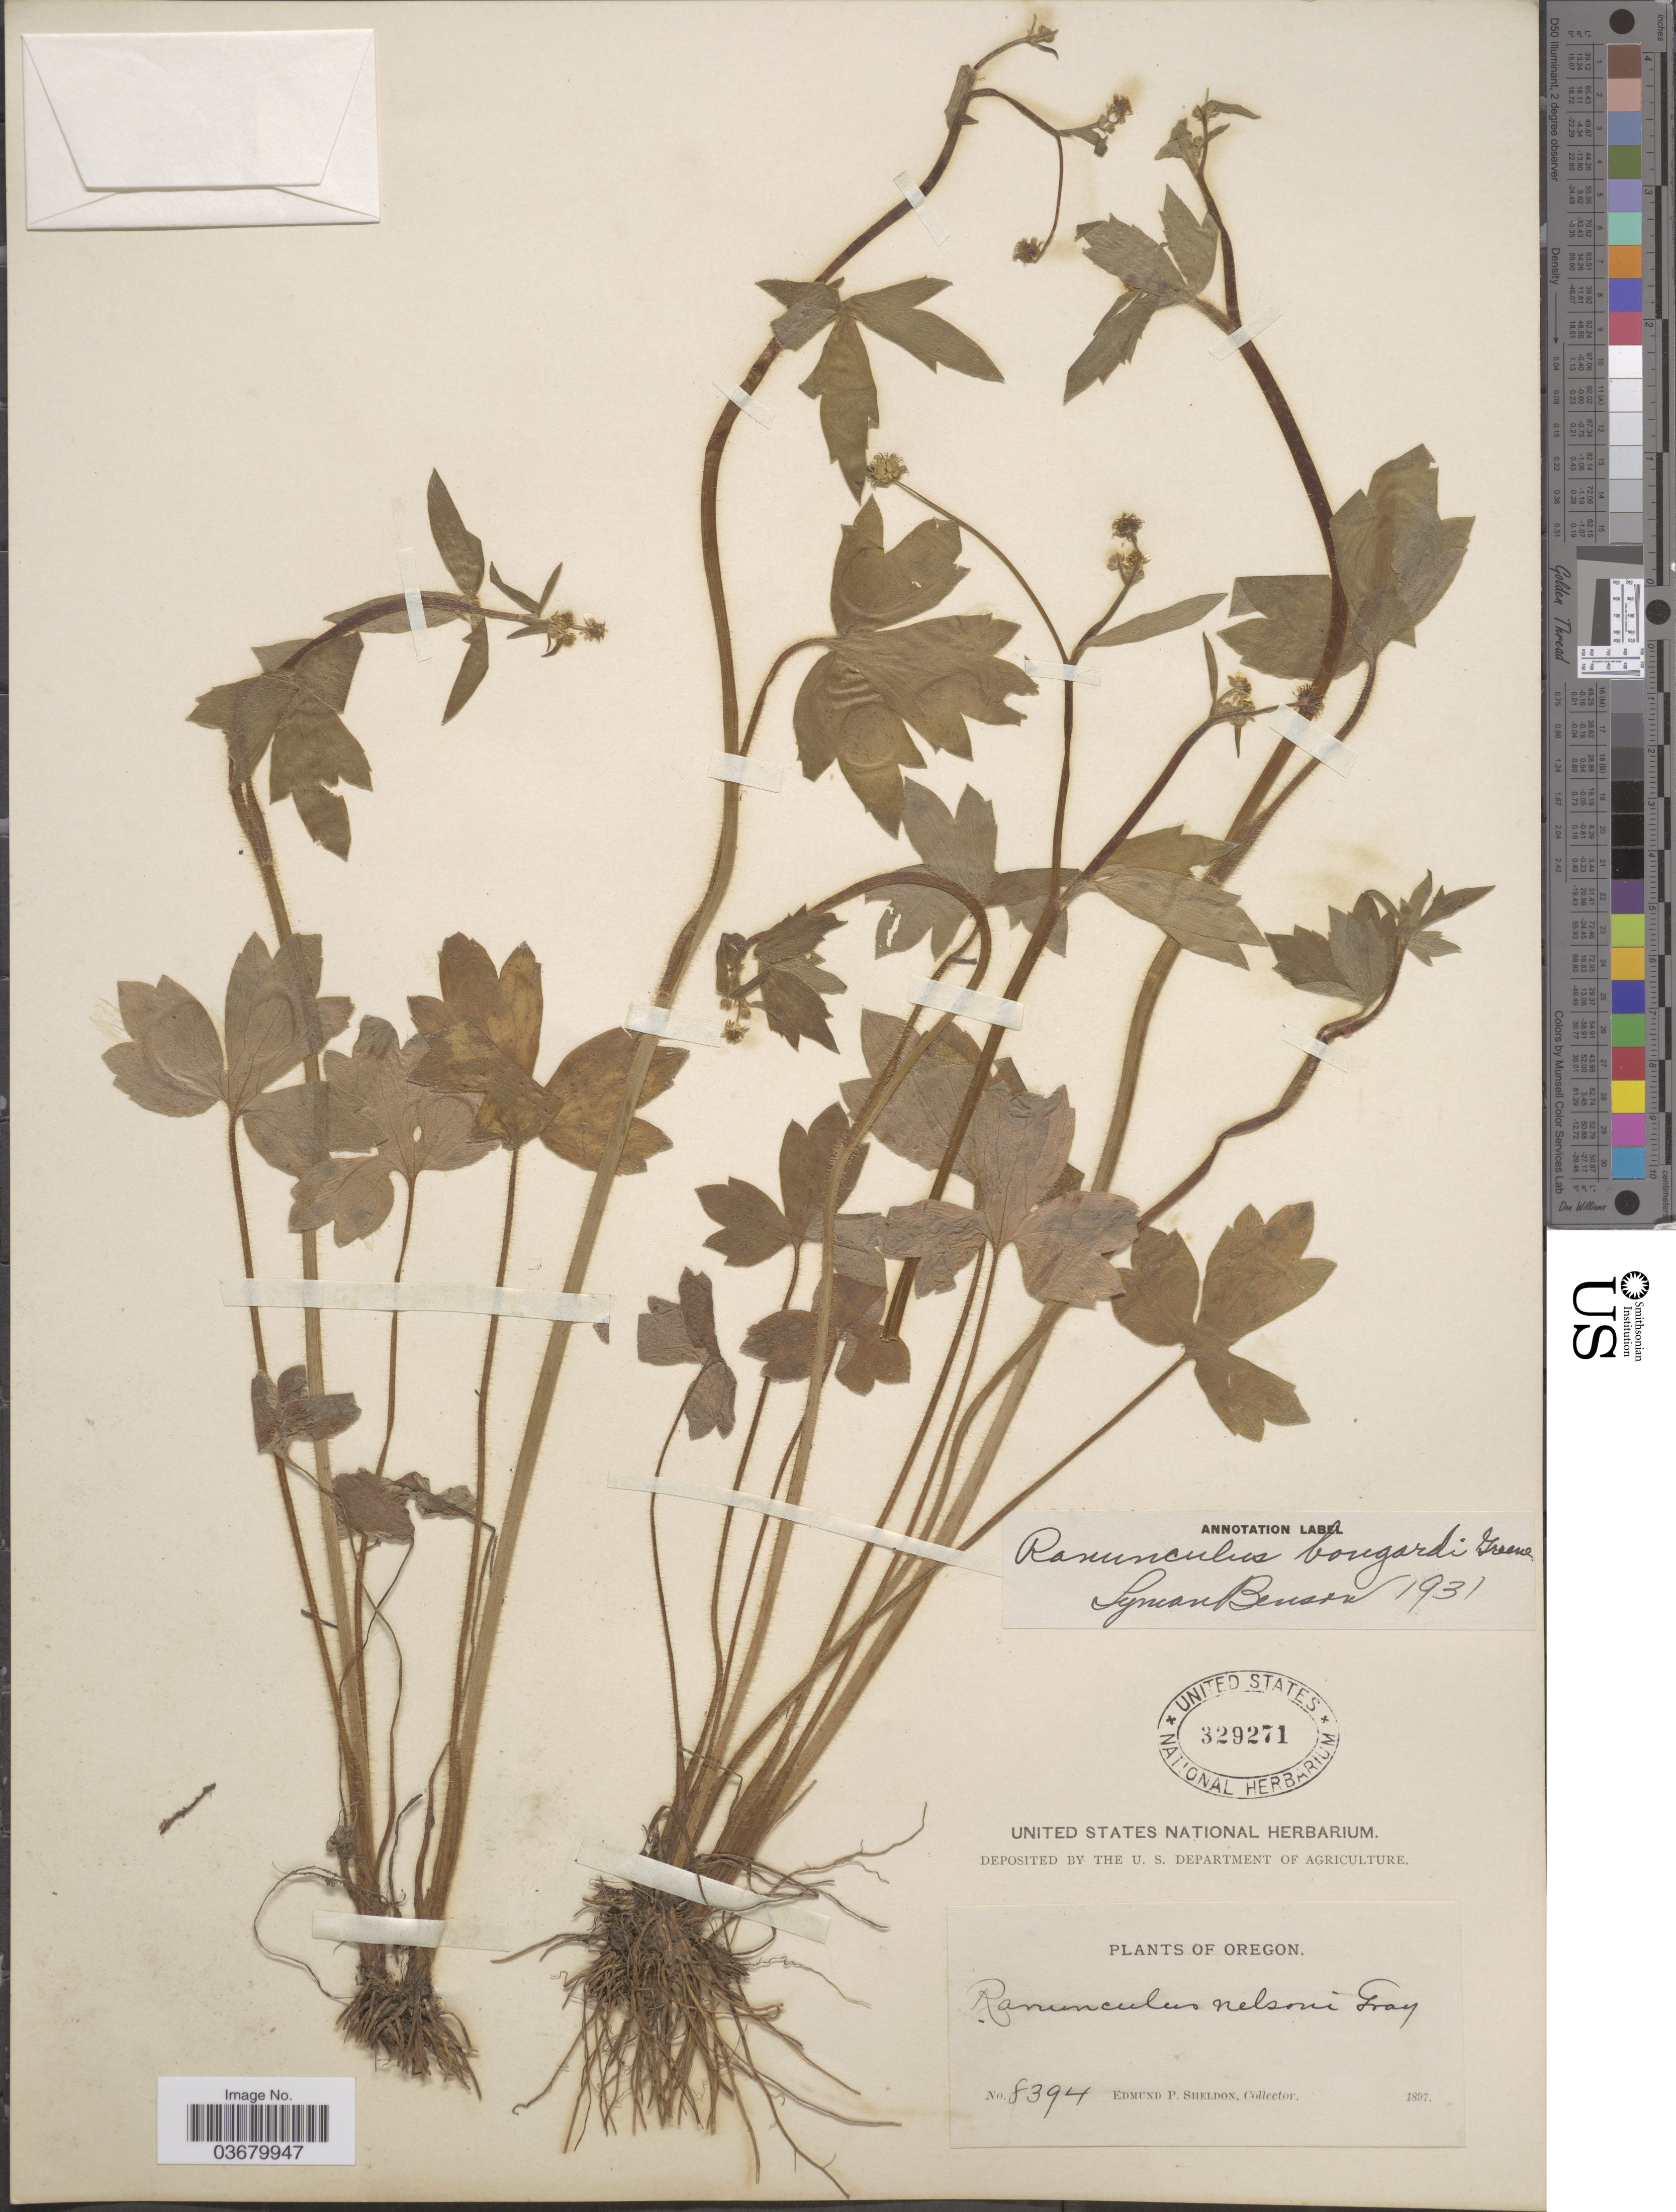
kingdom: Plantae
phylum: Tracheophyta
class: Magnoliopsida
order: Ranunculales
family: Ranunculaceae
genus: Ranunculus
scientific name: Ranunculus bongardii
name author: Greene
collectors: E. P. Sheldon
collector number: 8394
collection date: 1897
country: United States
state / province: Oregon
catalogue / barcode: US 329271